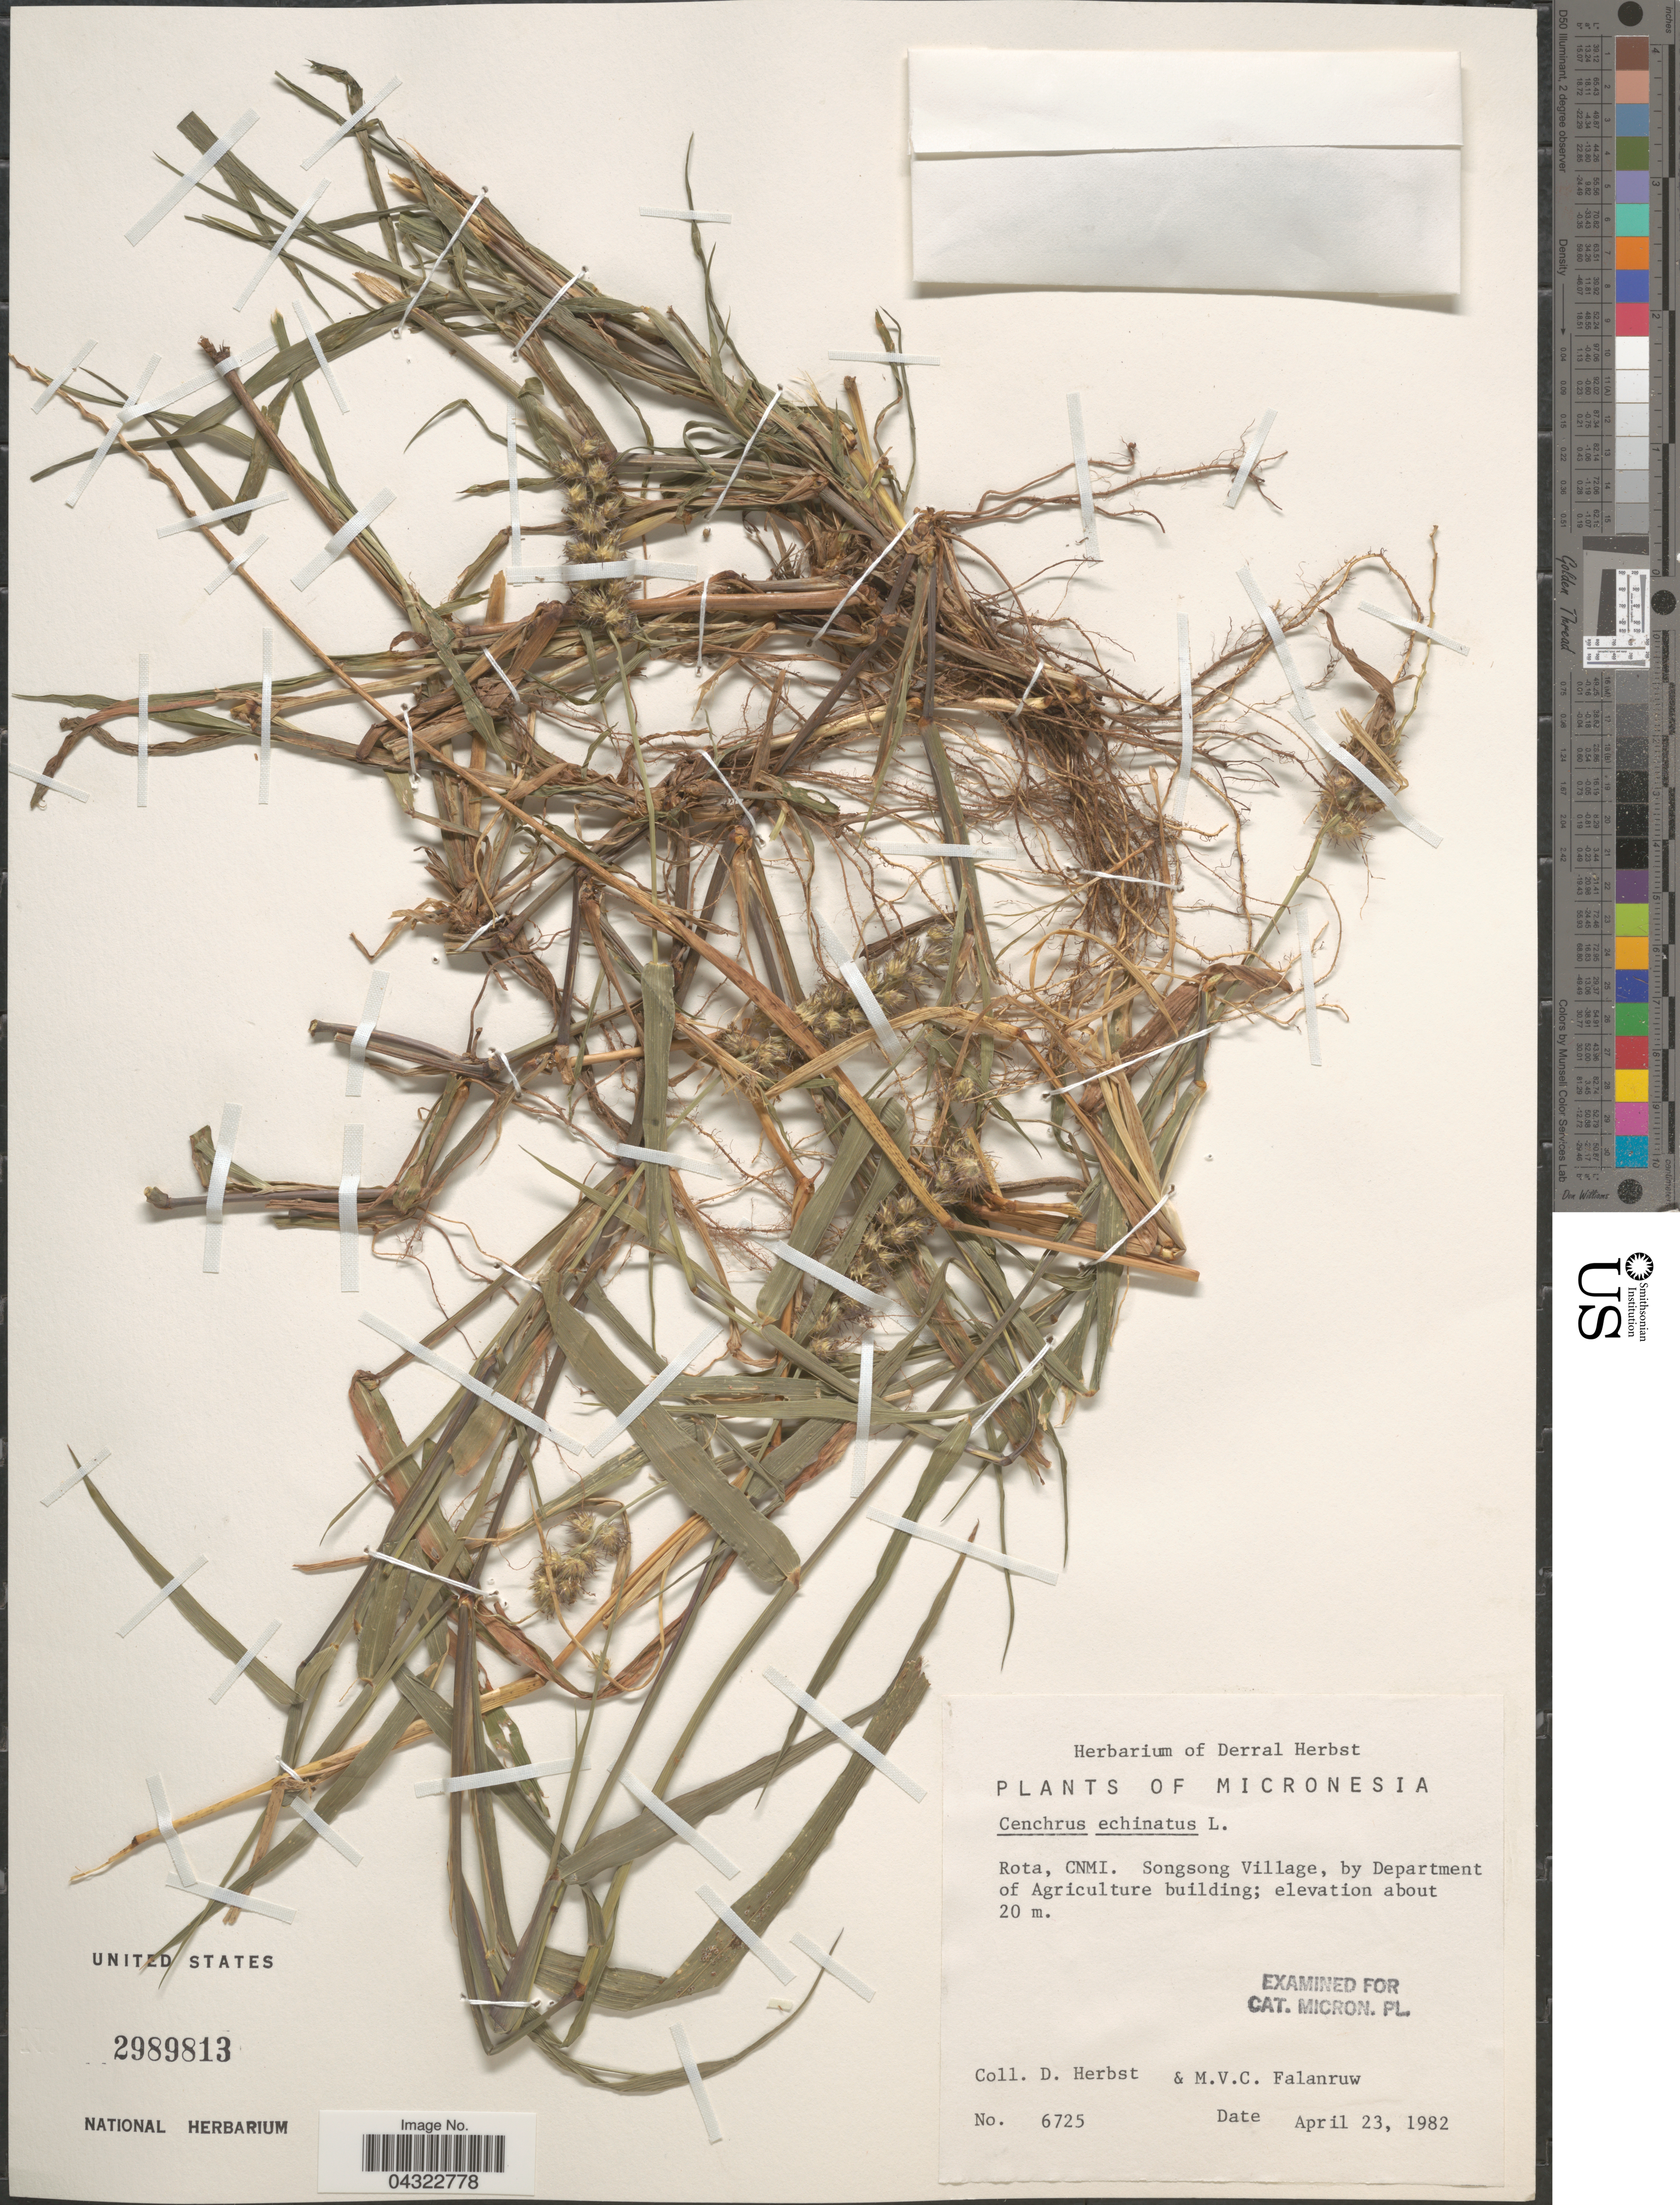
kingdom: Plantae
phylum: Tracheophyta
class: Liliopsida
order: Poales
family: Poaceae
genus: Cenchrus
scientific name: Cenchrus echinatus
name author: L.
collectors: D. Herbst & M. V. Falanruw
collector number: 6725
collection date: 1982-04-23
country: Northern Mariana Islands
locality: Micronesia. Rota, CNMI. Songsong Village, by Department of Agriculture building.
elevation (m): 20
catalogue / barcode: US 2989813